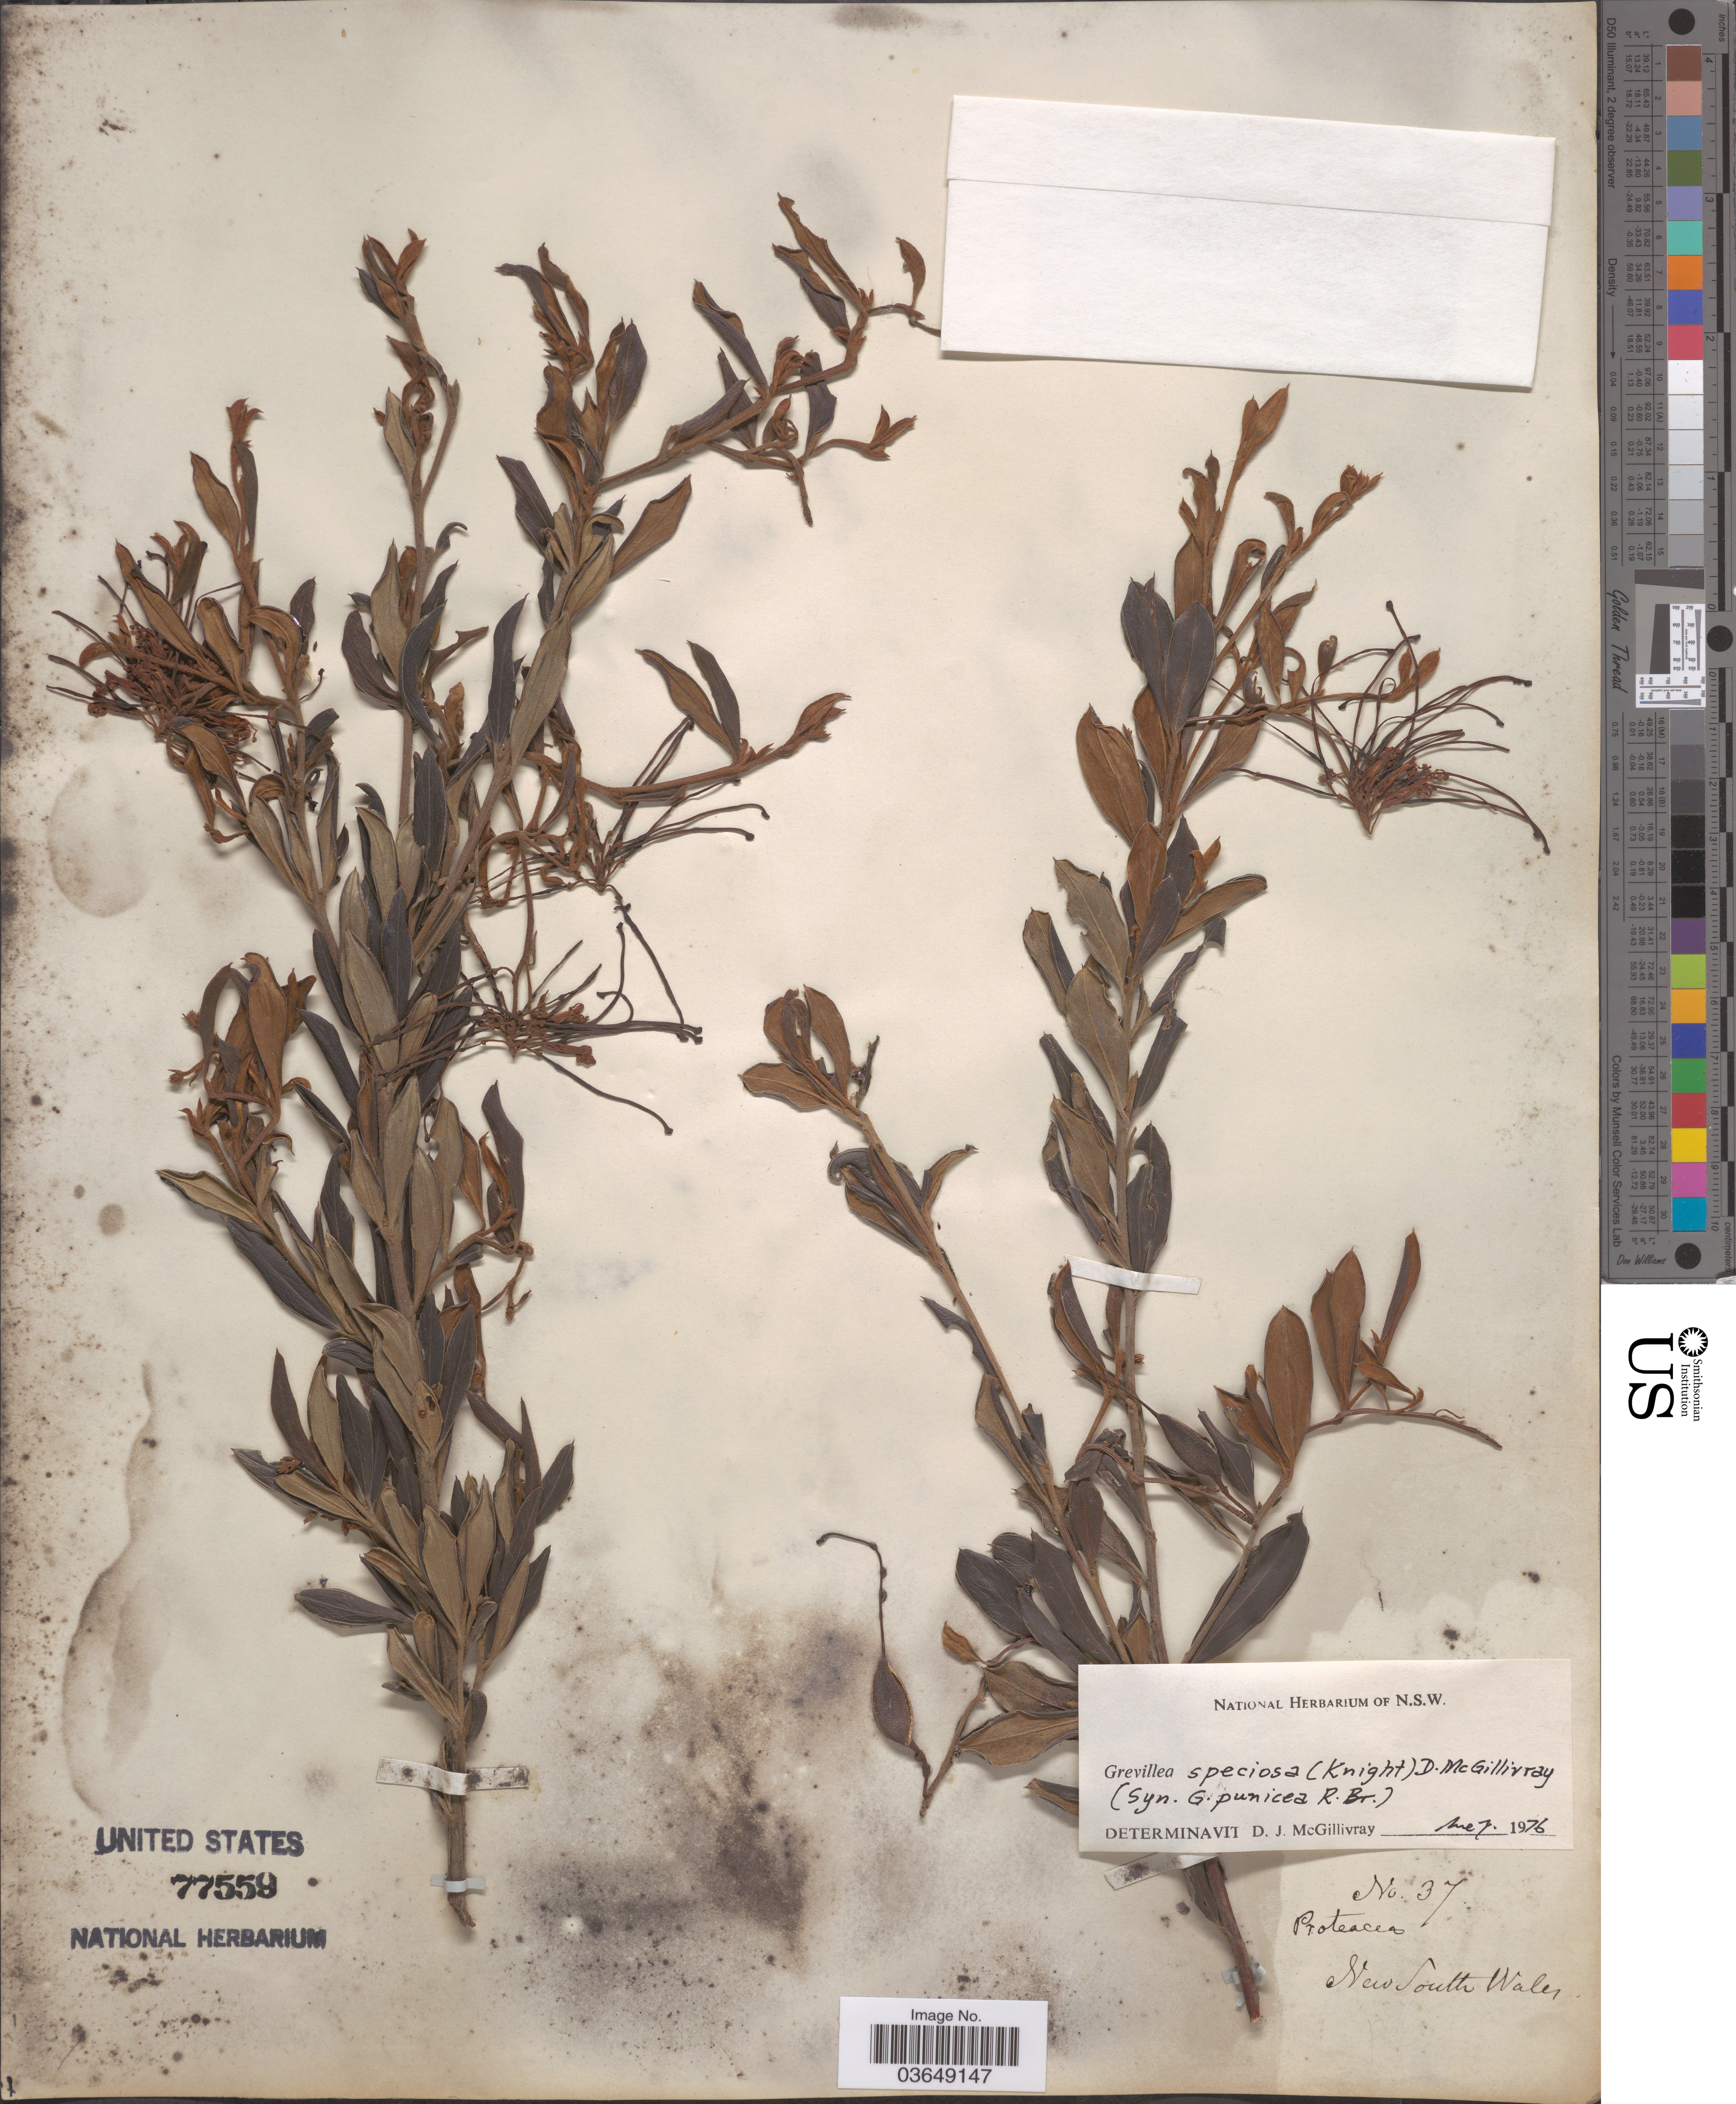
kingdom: Plantae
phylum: Tracheophyta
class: Magnoliopsida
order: Proteales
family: Proteaceae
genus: Grevillea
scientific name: Grevillea speciosa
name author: (Knight) McGill.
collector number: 37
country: Australia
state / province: New South Wales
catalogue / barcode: US 77559